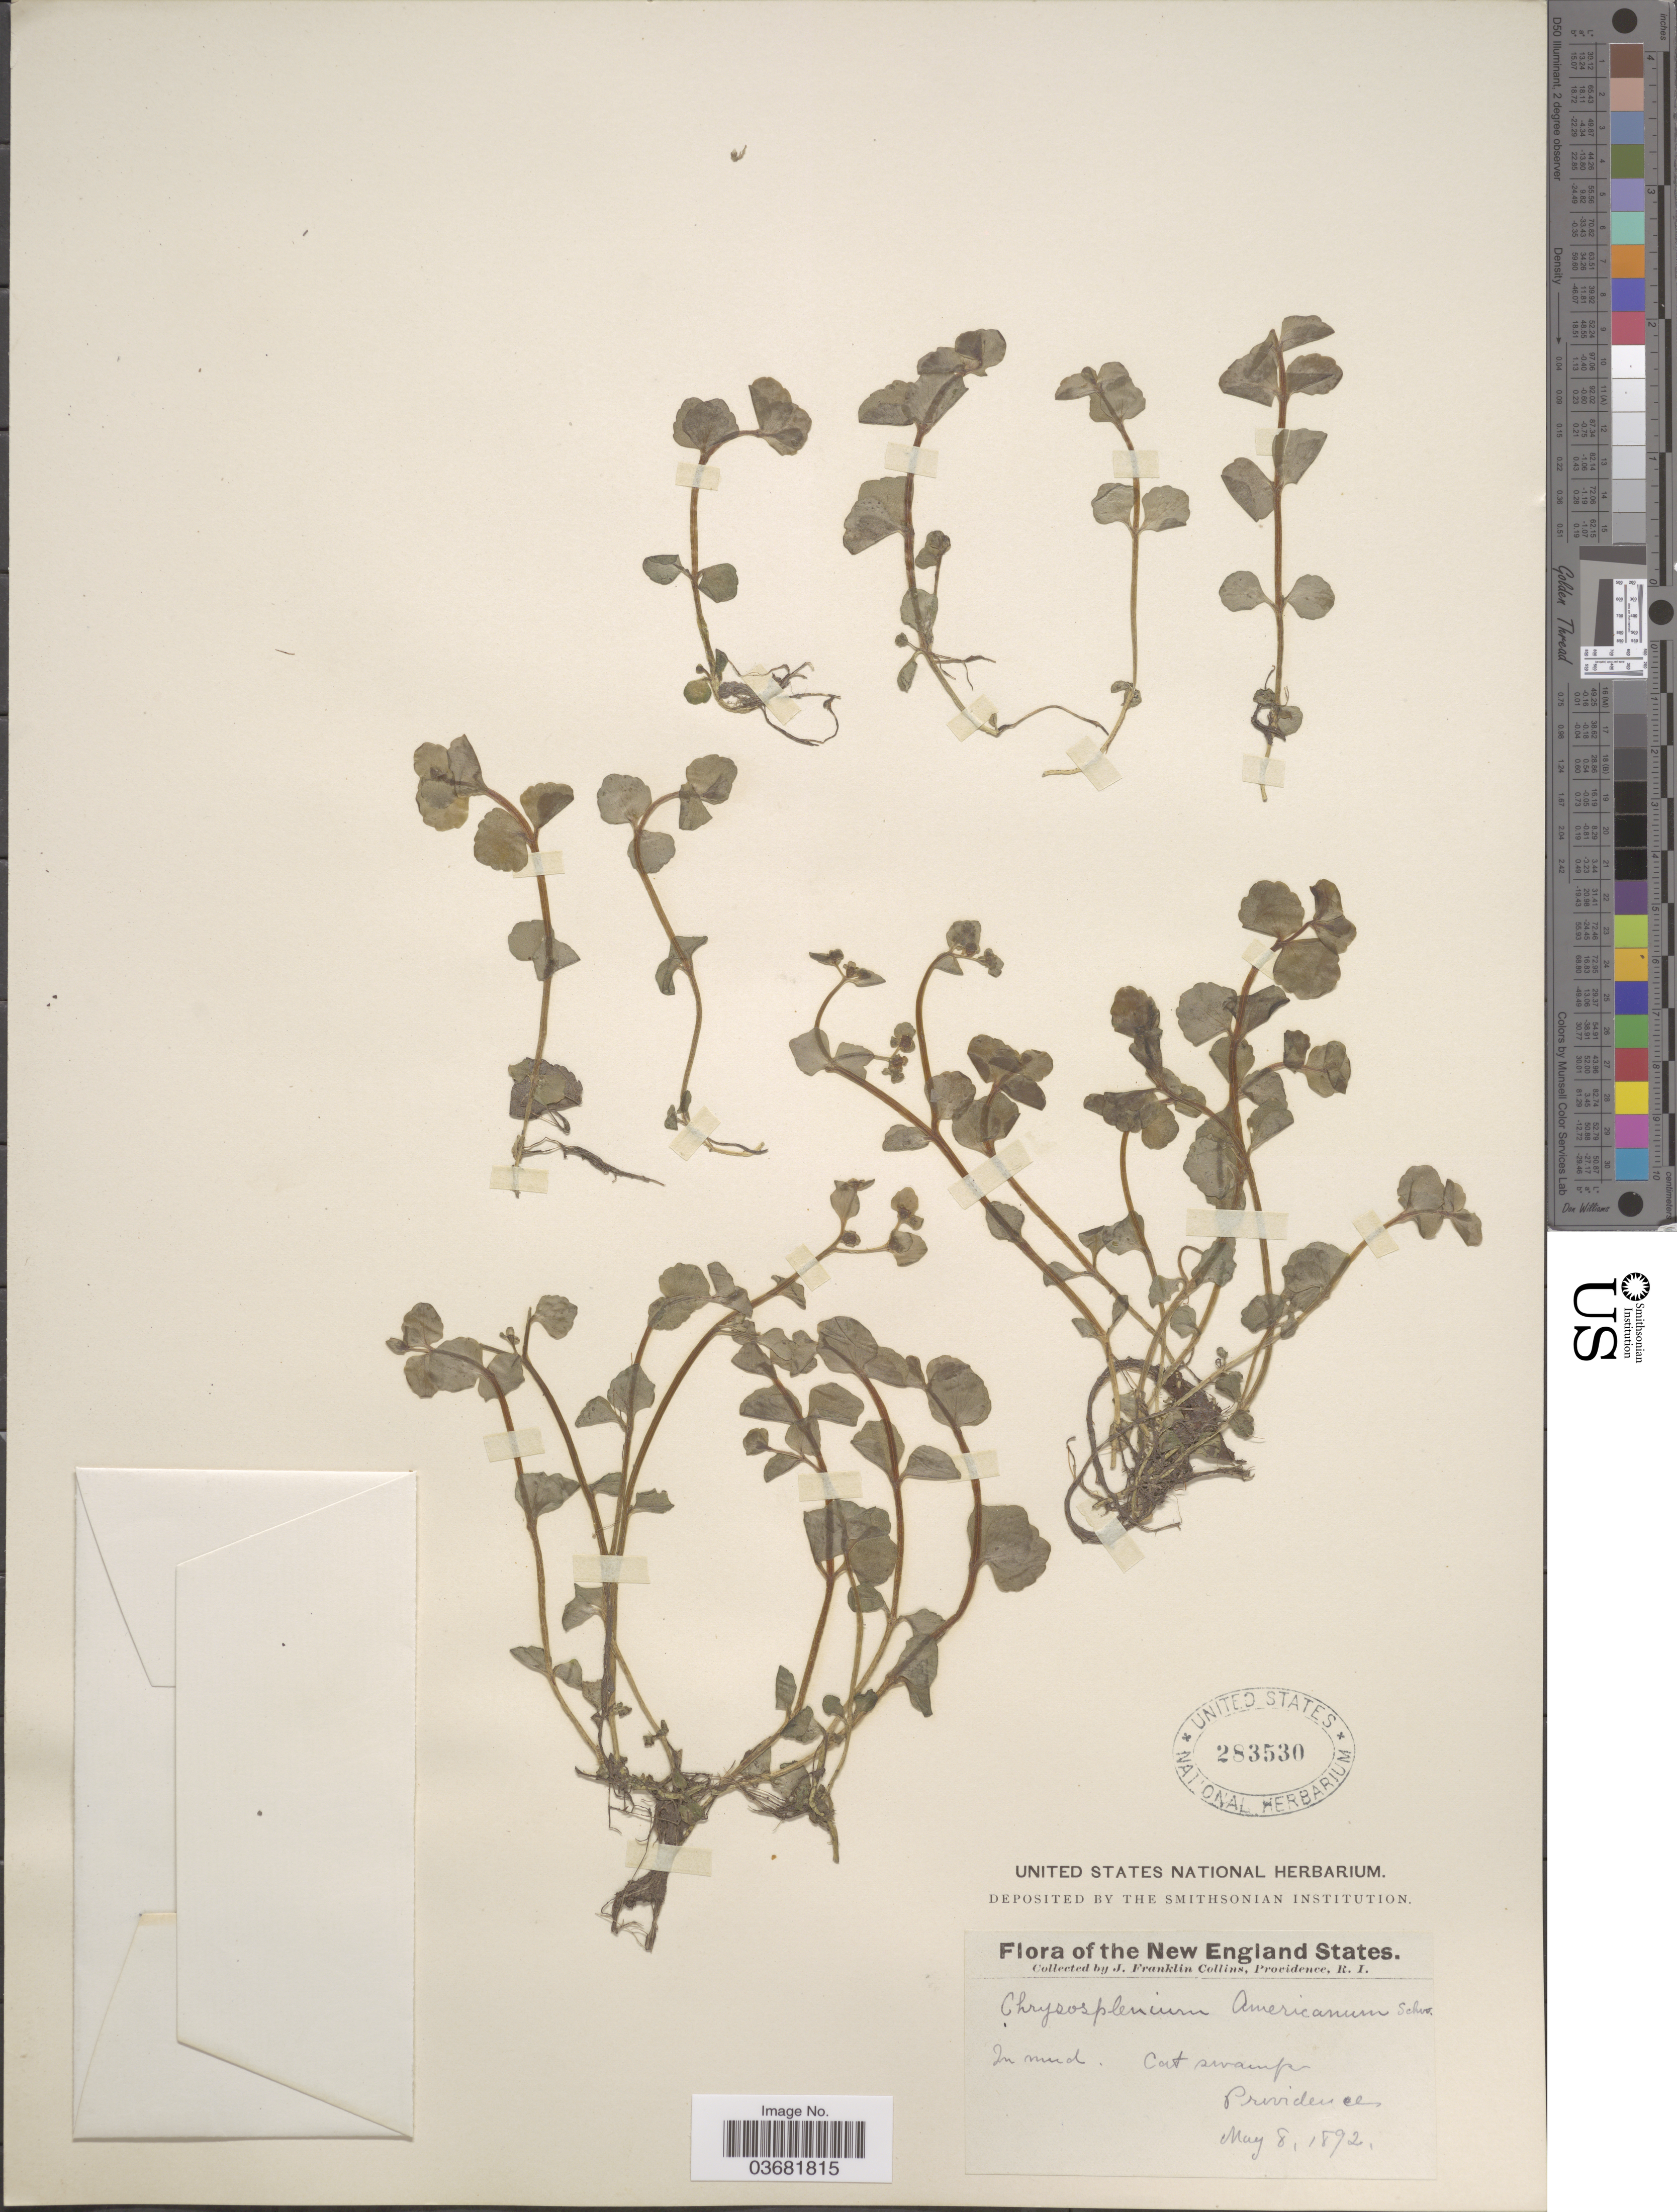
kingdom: Plantae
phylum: Tracheophyta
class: Magnoliopsida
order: Saxifragales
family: Saxifragaceae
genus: Chrysosplenium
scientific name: Chrysosplenium americanum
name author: Schwein.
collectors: J. Collins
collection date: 1892-05-08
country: United States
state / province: Rhode Island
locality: The New England States. Providence.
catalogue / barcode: US 283530